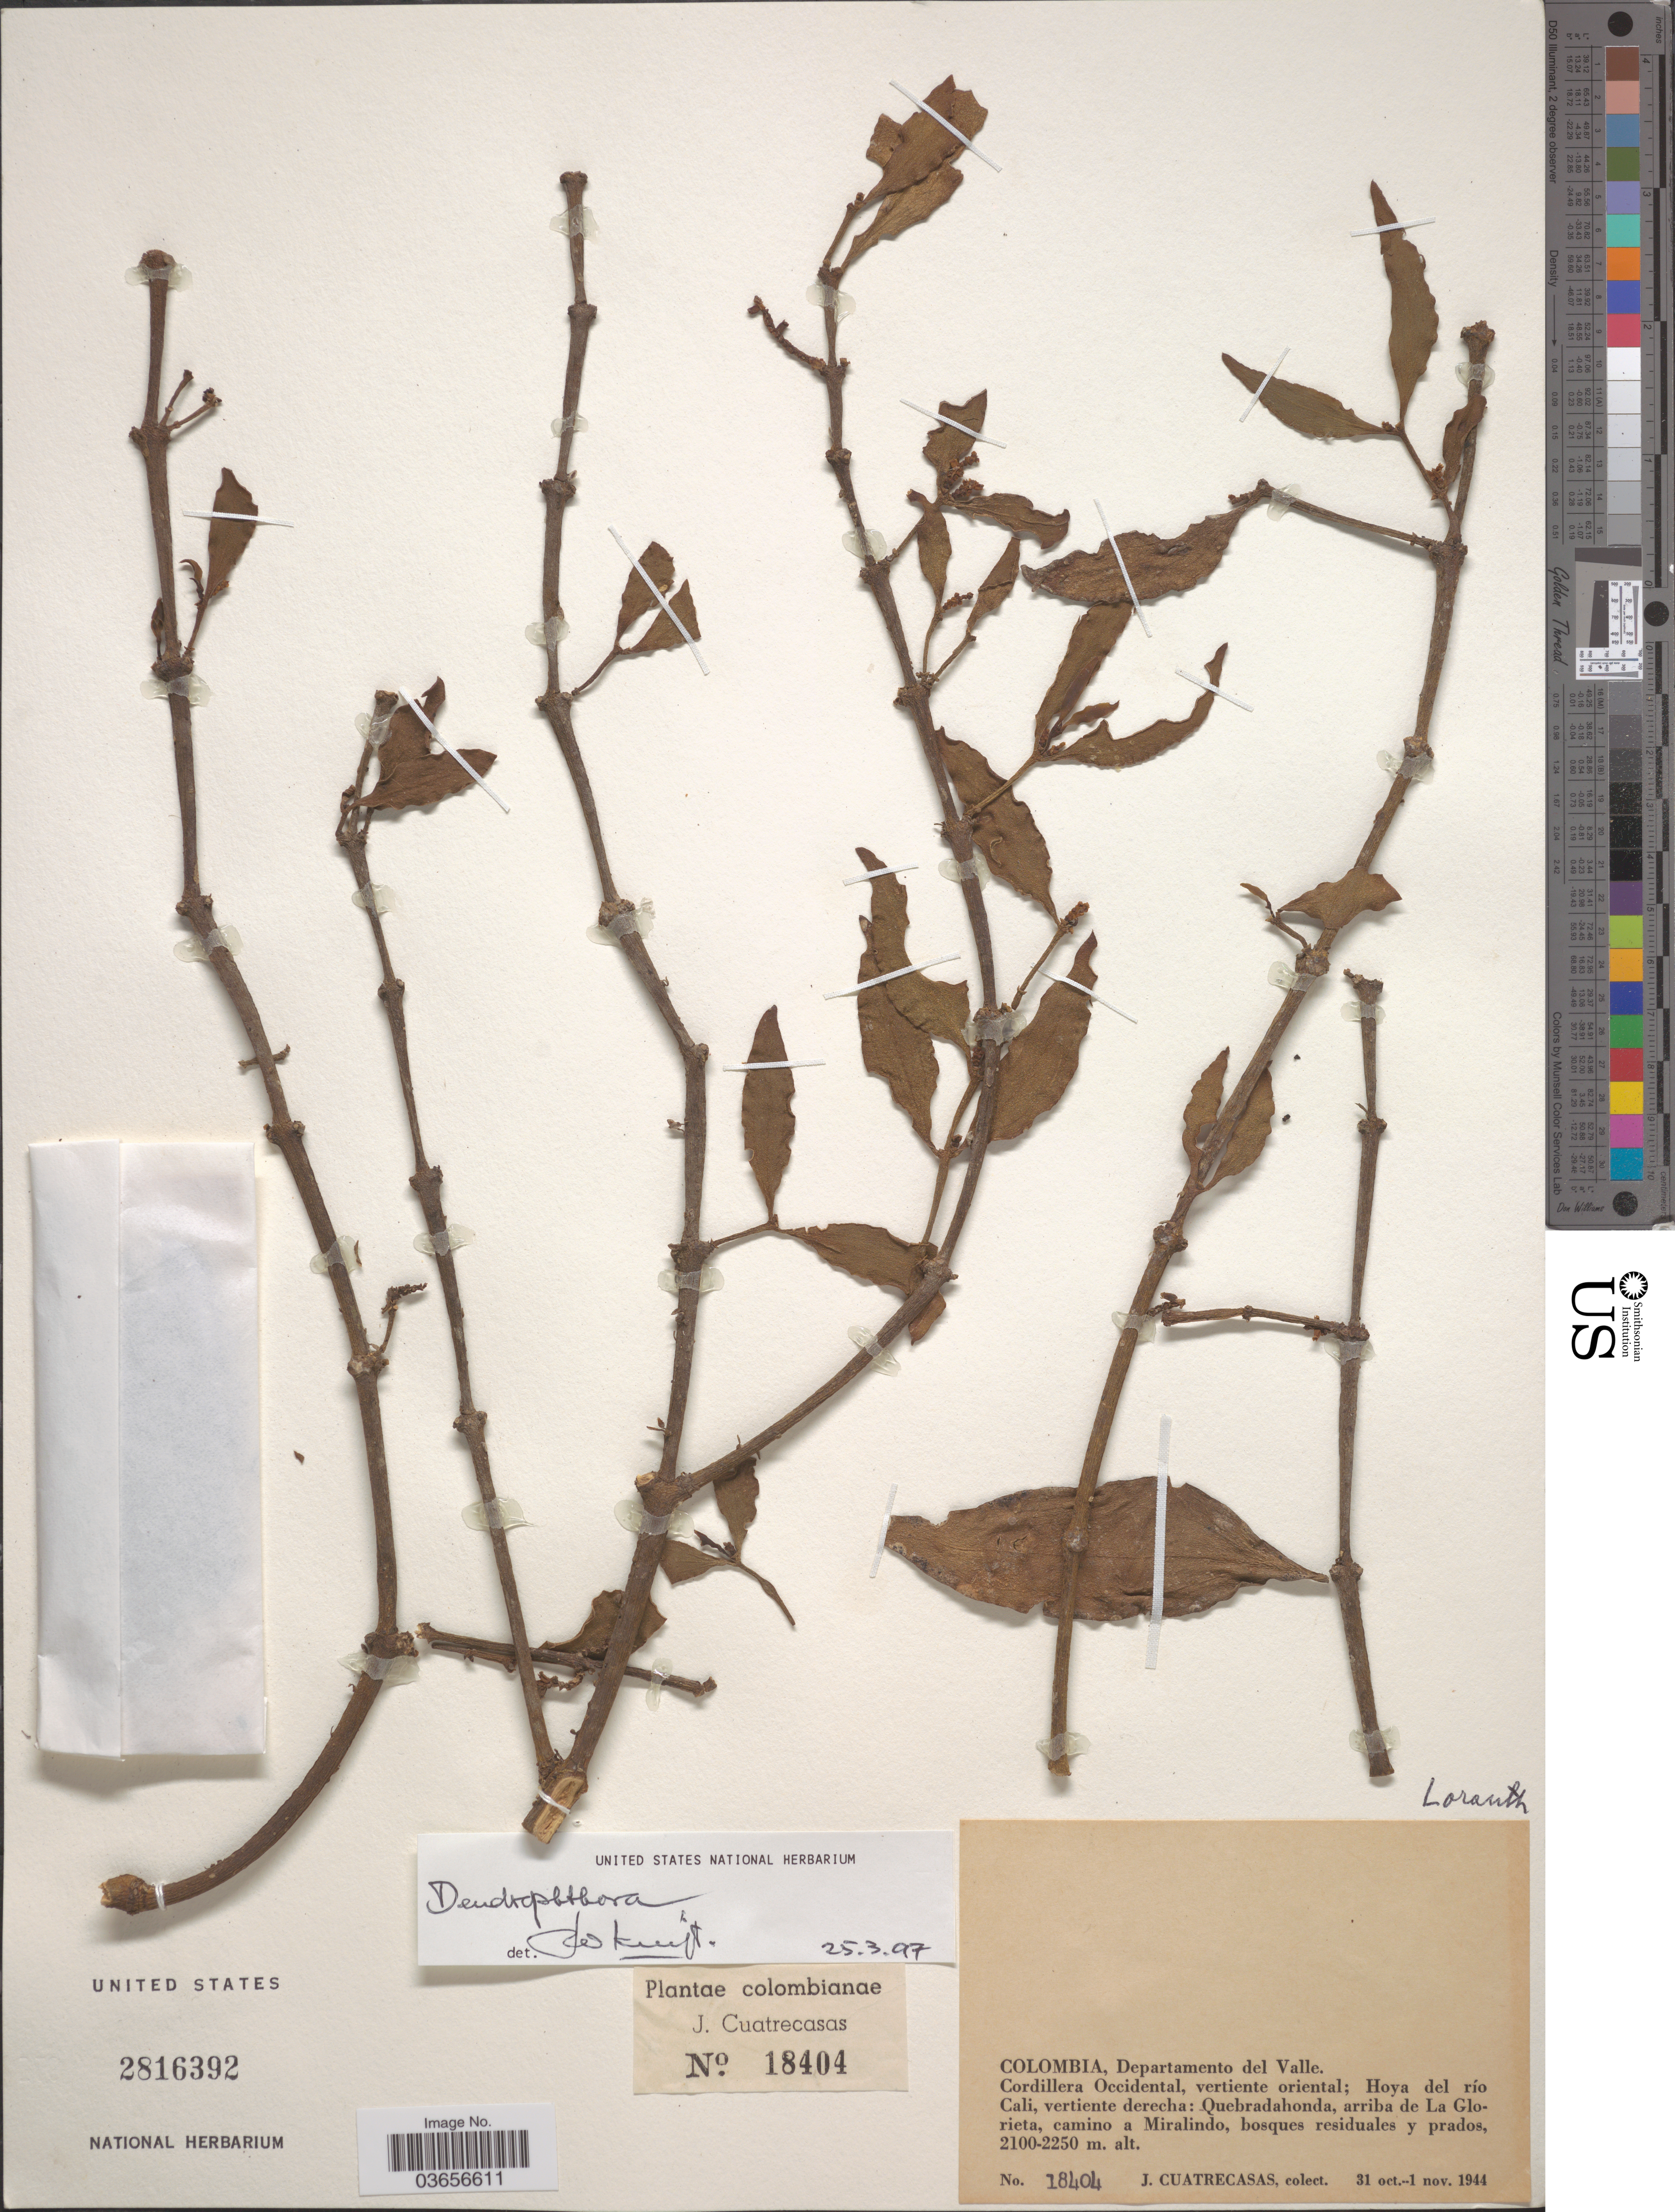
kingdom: Plantae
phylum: Tracheophyta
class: Magnoliopsida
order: Santalales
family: Viscaceae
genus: Dendrophthora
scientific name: Dendrophthora sp.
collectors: J. Cuatrecasas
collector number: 18404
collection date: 1944-10-31/1944-11-01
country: Colombia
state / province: Valle del Cauca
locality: Departamento del Valle. Cordillera Occidental, vertiente oriental; Hoya del río Cali, vertiente derecha: Quebradahonda, arriba de La Glorieta, camino a Miralindo, bosques residuales y prados.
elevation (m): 2100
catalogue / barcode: US 2816392